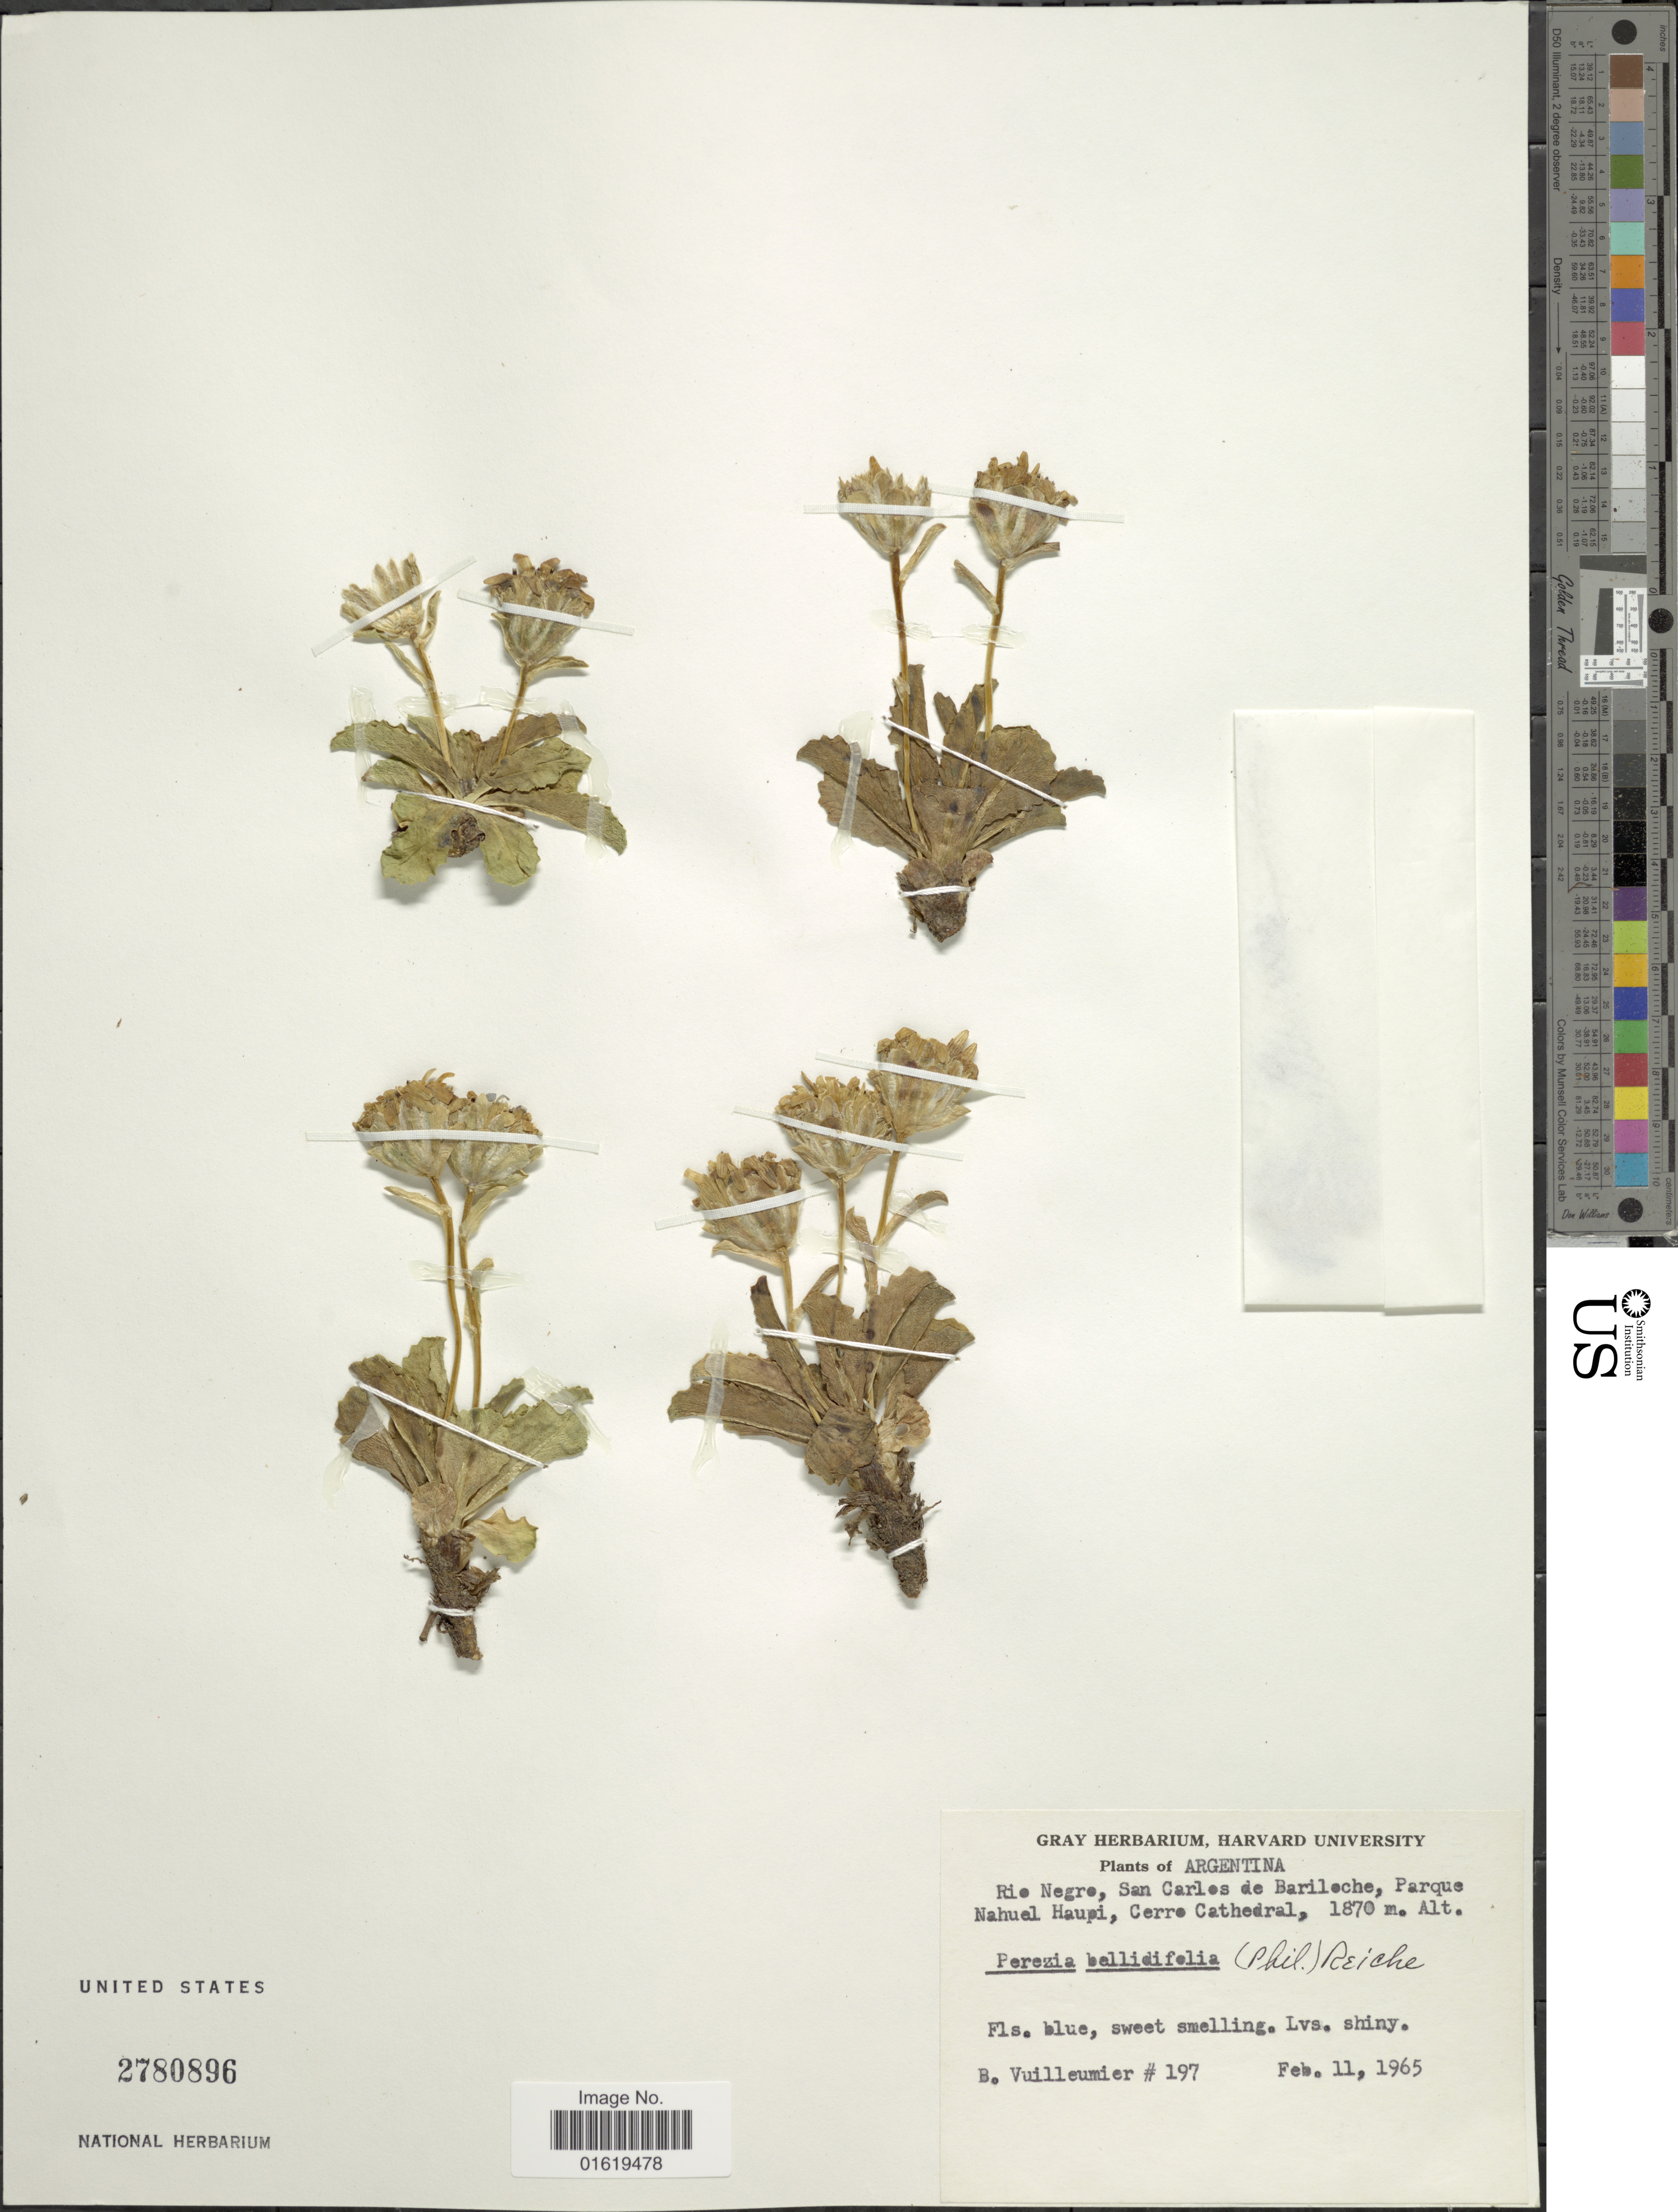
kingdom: Plantae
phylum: Tracheophyta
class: Magnoliopsida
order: Asterales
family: Asteraceae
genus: Perezia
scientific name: Perezia bellidifolia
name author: (Phil.) Reiche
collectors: B. Vuilleumier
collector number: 197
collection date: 1965-02-11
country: Argentina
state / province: Rio Negro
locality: Rio Negro, San Carlos de Bariloche, Parque Nahuel Haupi, Cerro Cathedral.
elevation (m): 1870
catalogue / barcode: US 2780896